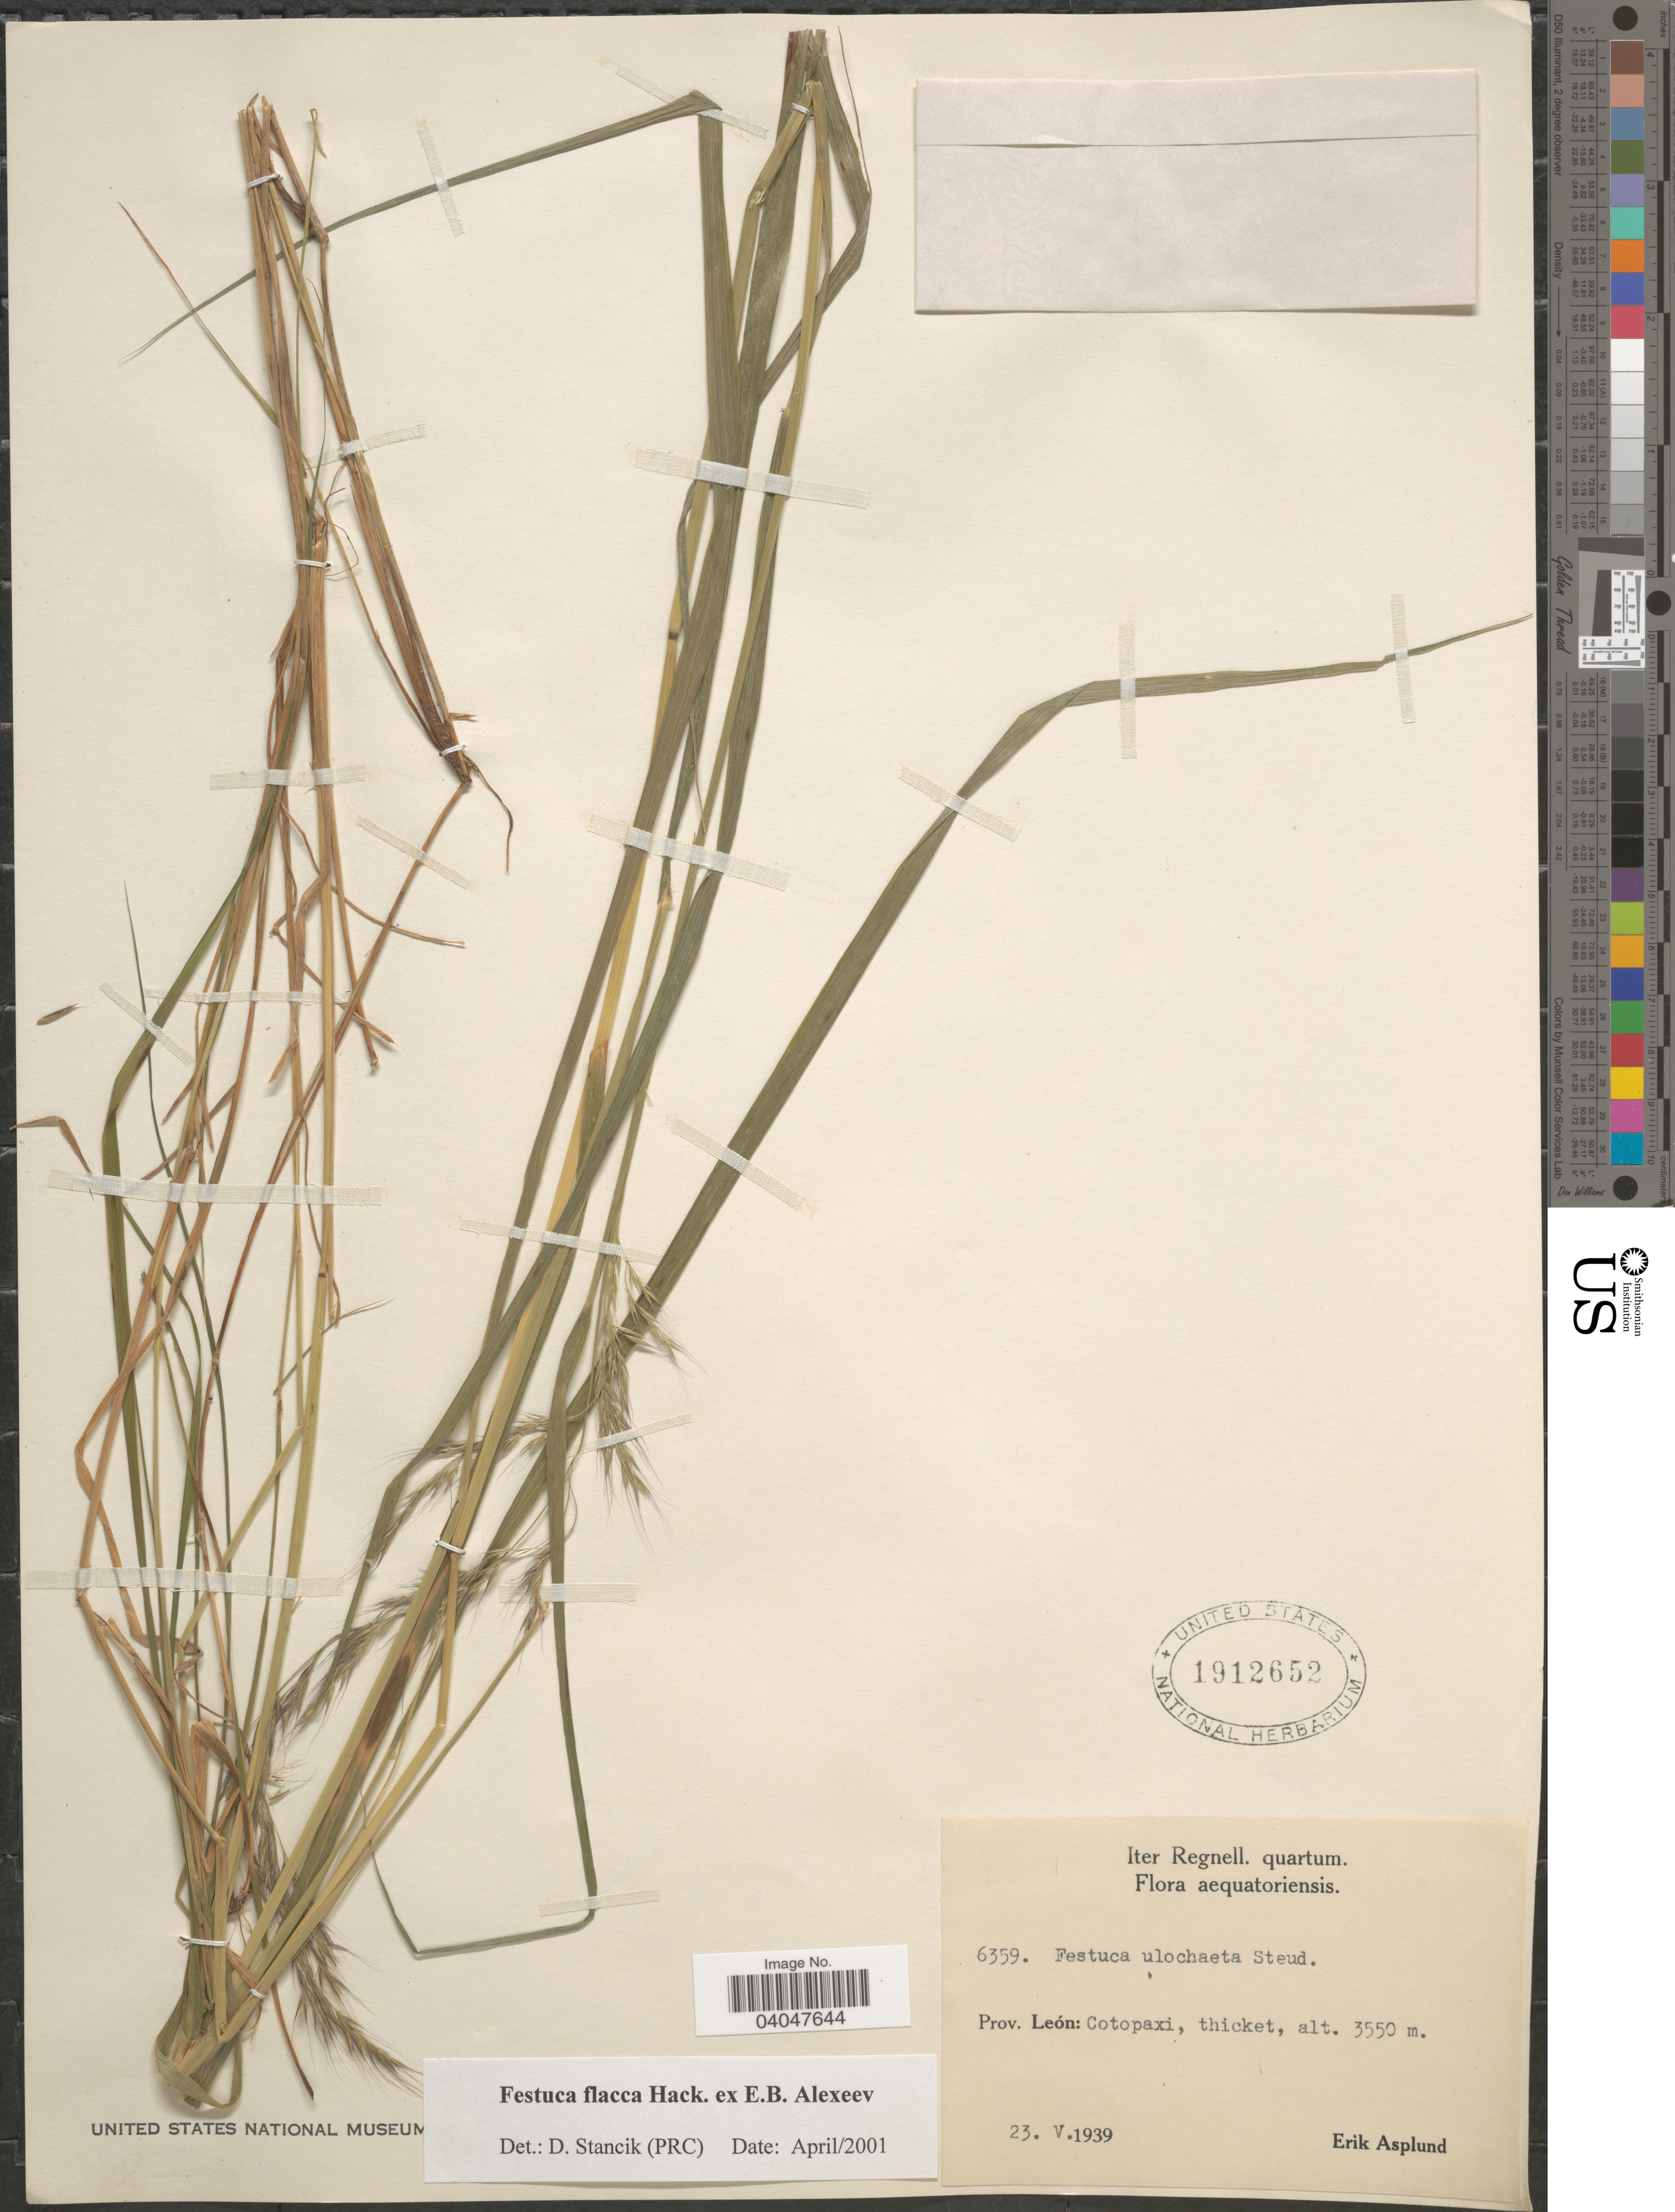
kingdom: Plantae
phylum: Tracheophyta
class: Liliopsida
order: Poales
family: Poaceae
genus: Festuca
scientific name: Festuca flacca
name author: Hack. ex E.B. Alexeev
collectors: E. Asplund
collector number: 6359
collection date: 1939-05-23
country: Ecuador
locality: Aequatoriensis. Prov. León: Cotopaxi.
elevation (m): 3550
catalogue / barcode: US 1912652